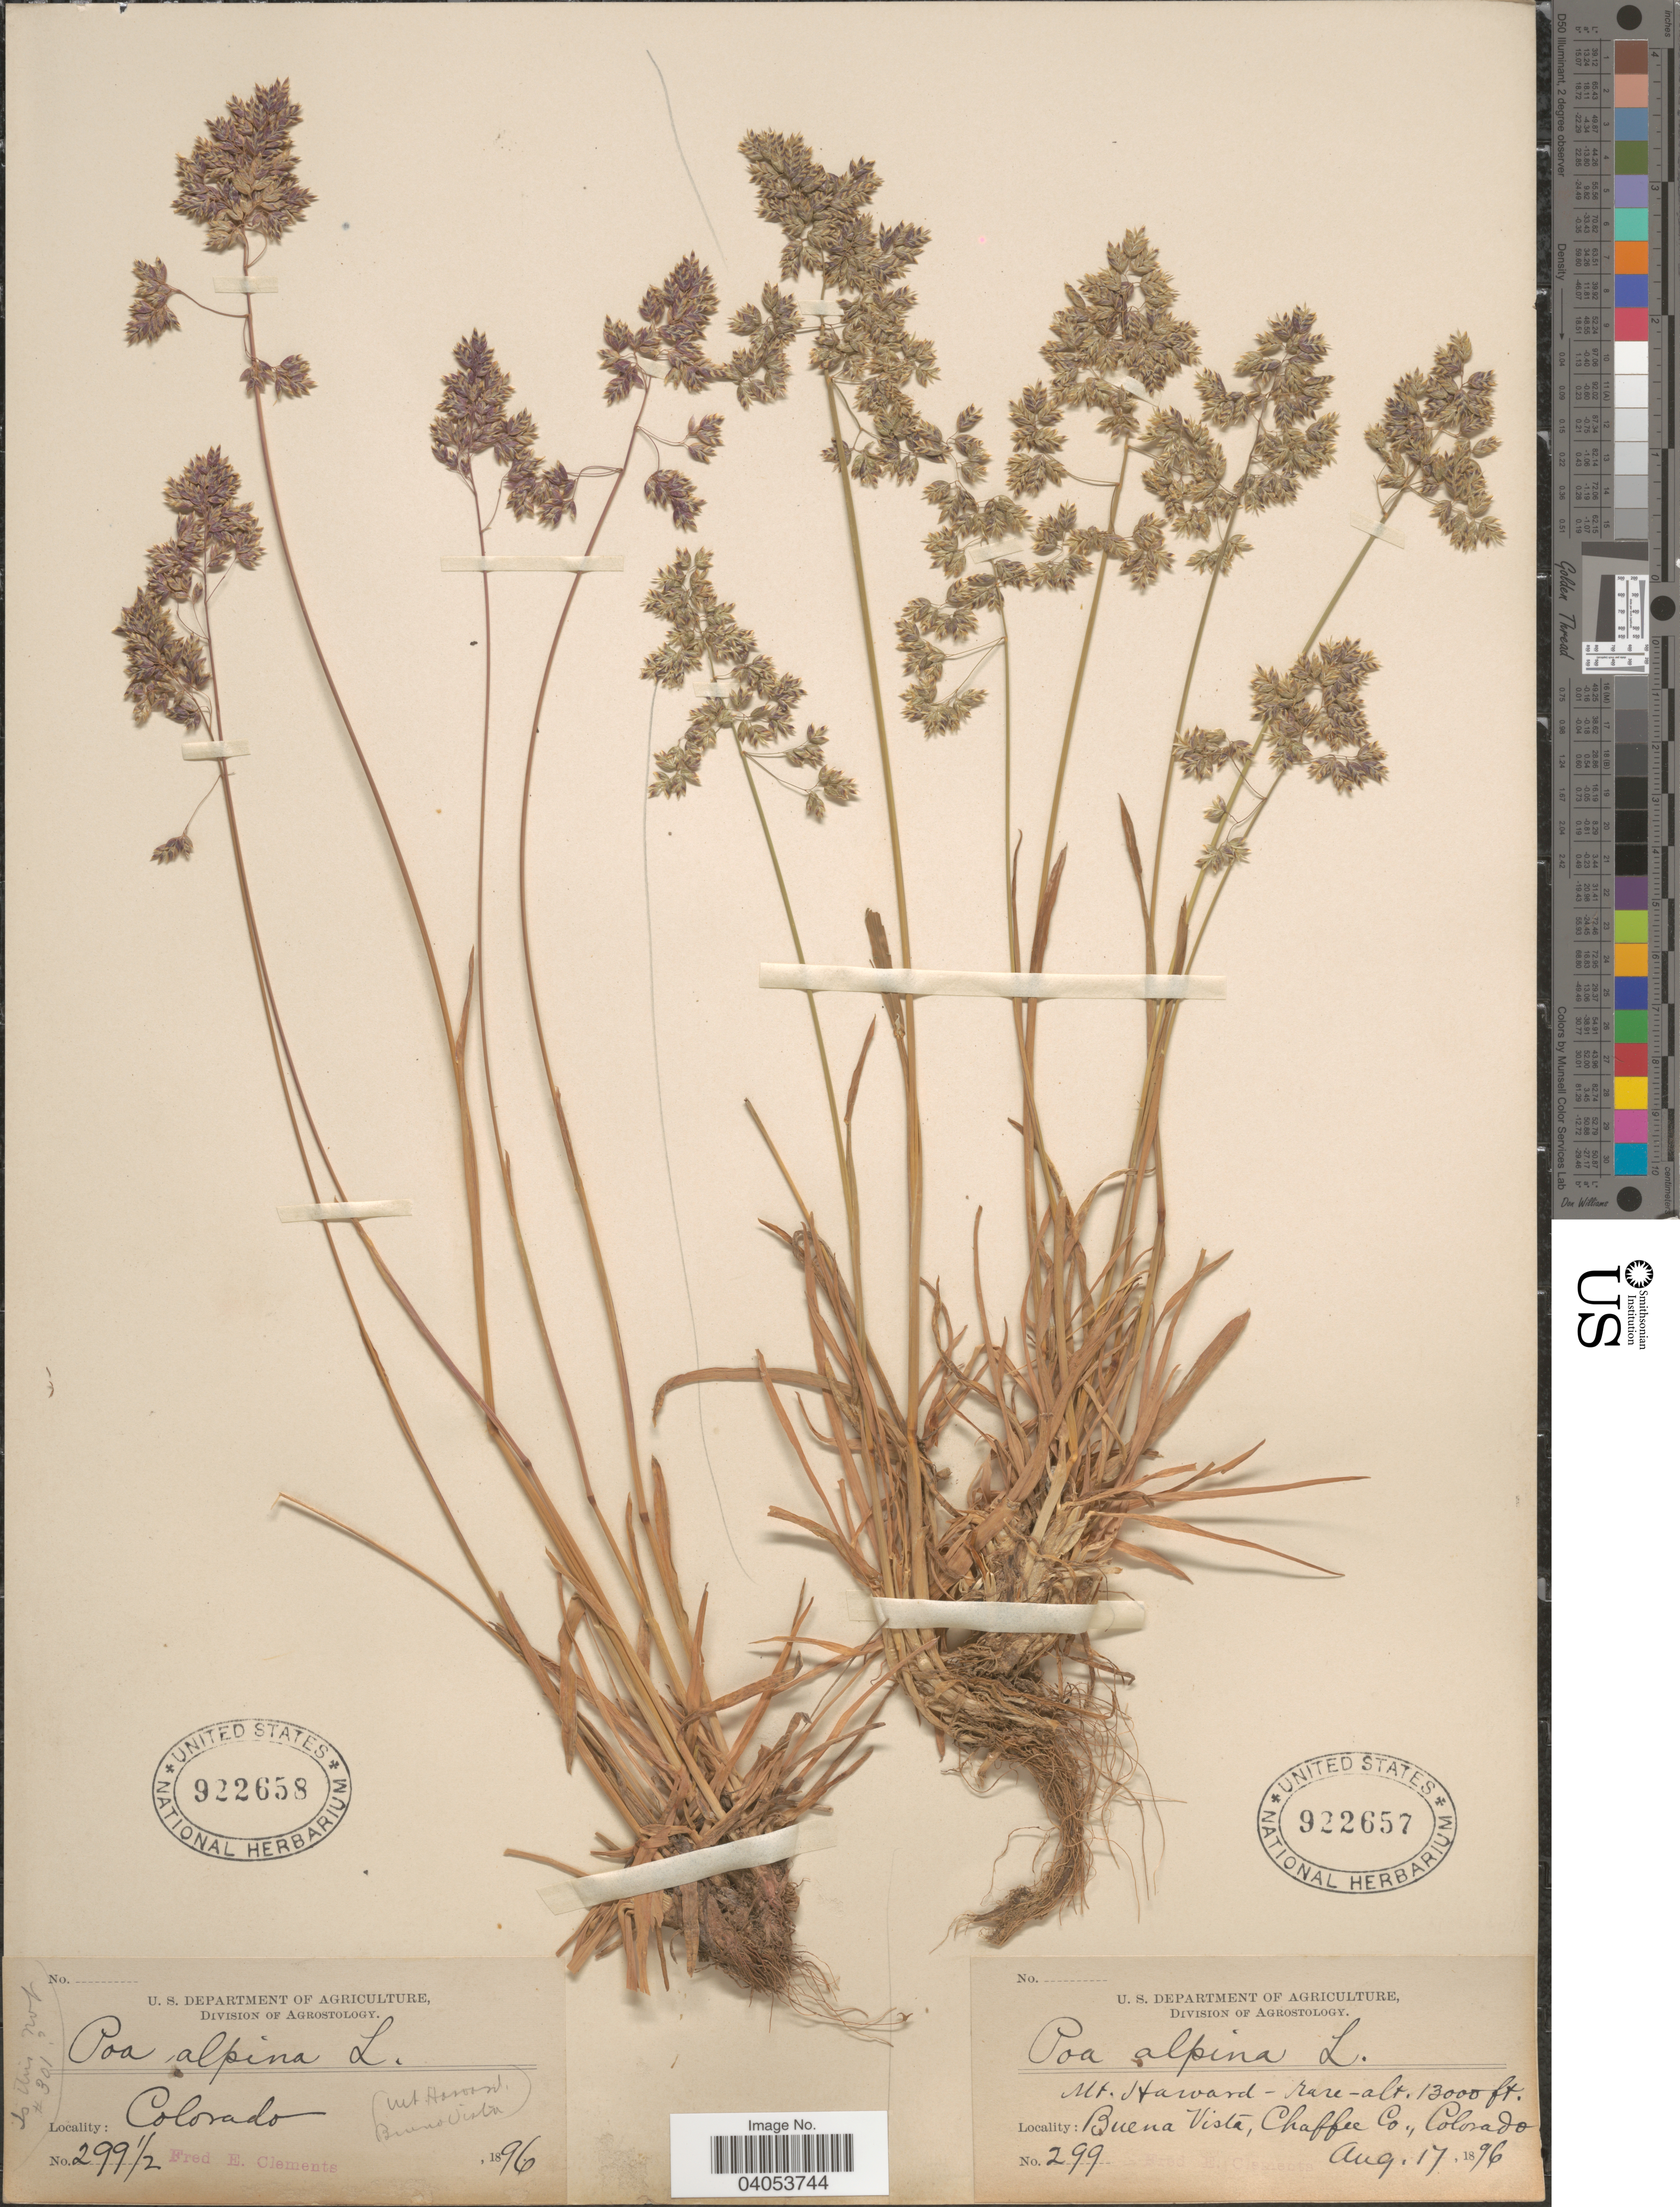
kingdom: Plantae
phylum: Tracheophyta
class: Liliopsida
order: Poales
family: Poaceae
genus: Poa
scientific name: Poa alpina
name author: L.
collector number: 299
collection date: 1896-08-17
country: United States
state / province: Colorado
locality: Mt. Harvard. Buena Vista, Chaffee Co.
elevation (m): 3962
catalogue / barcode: US 922657